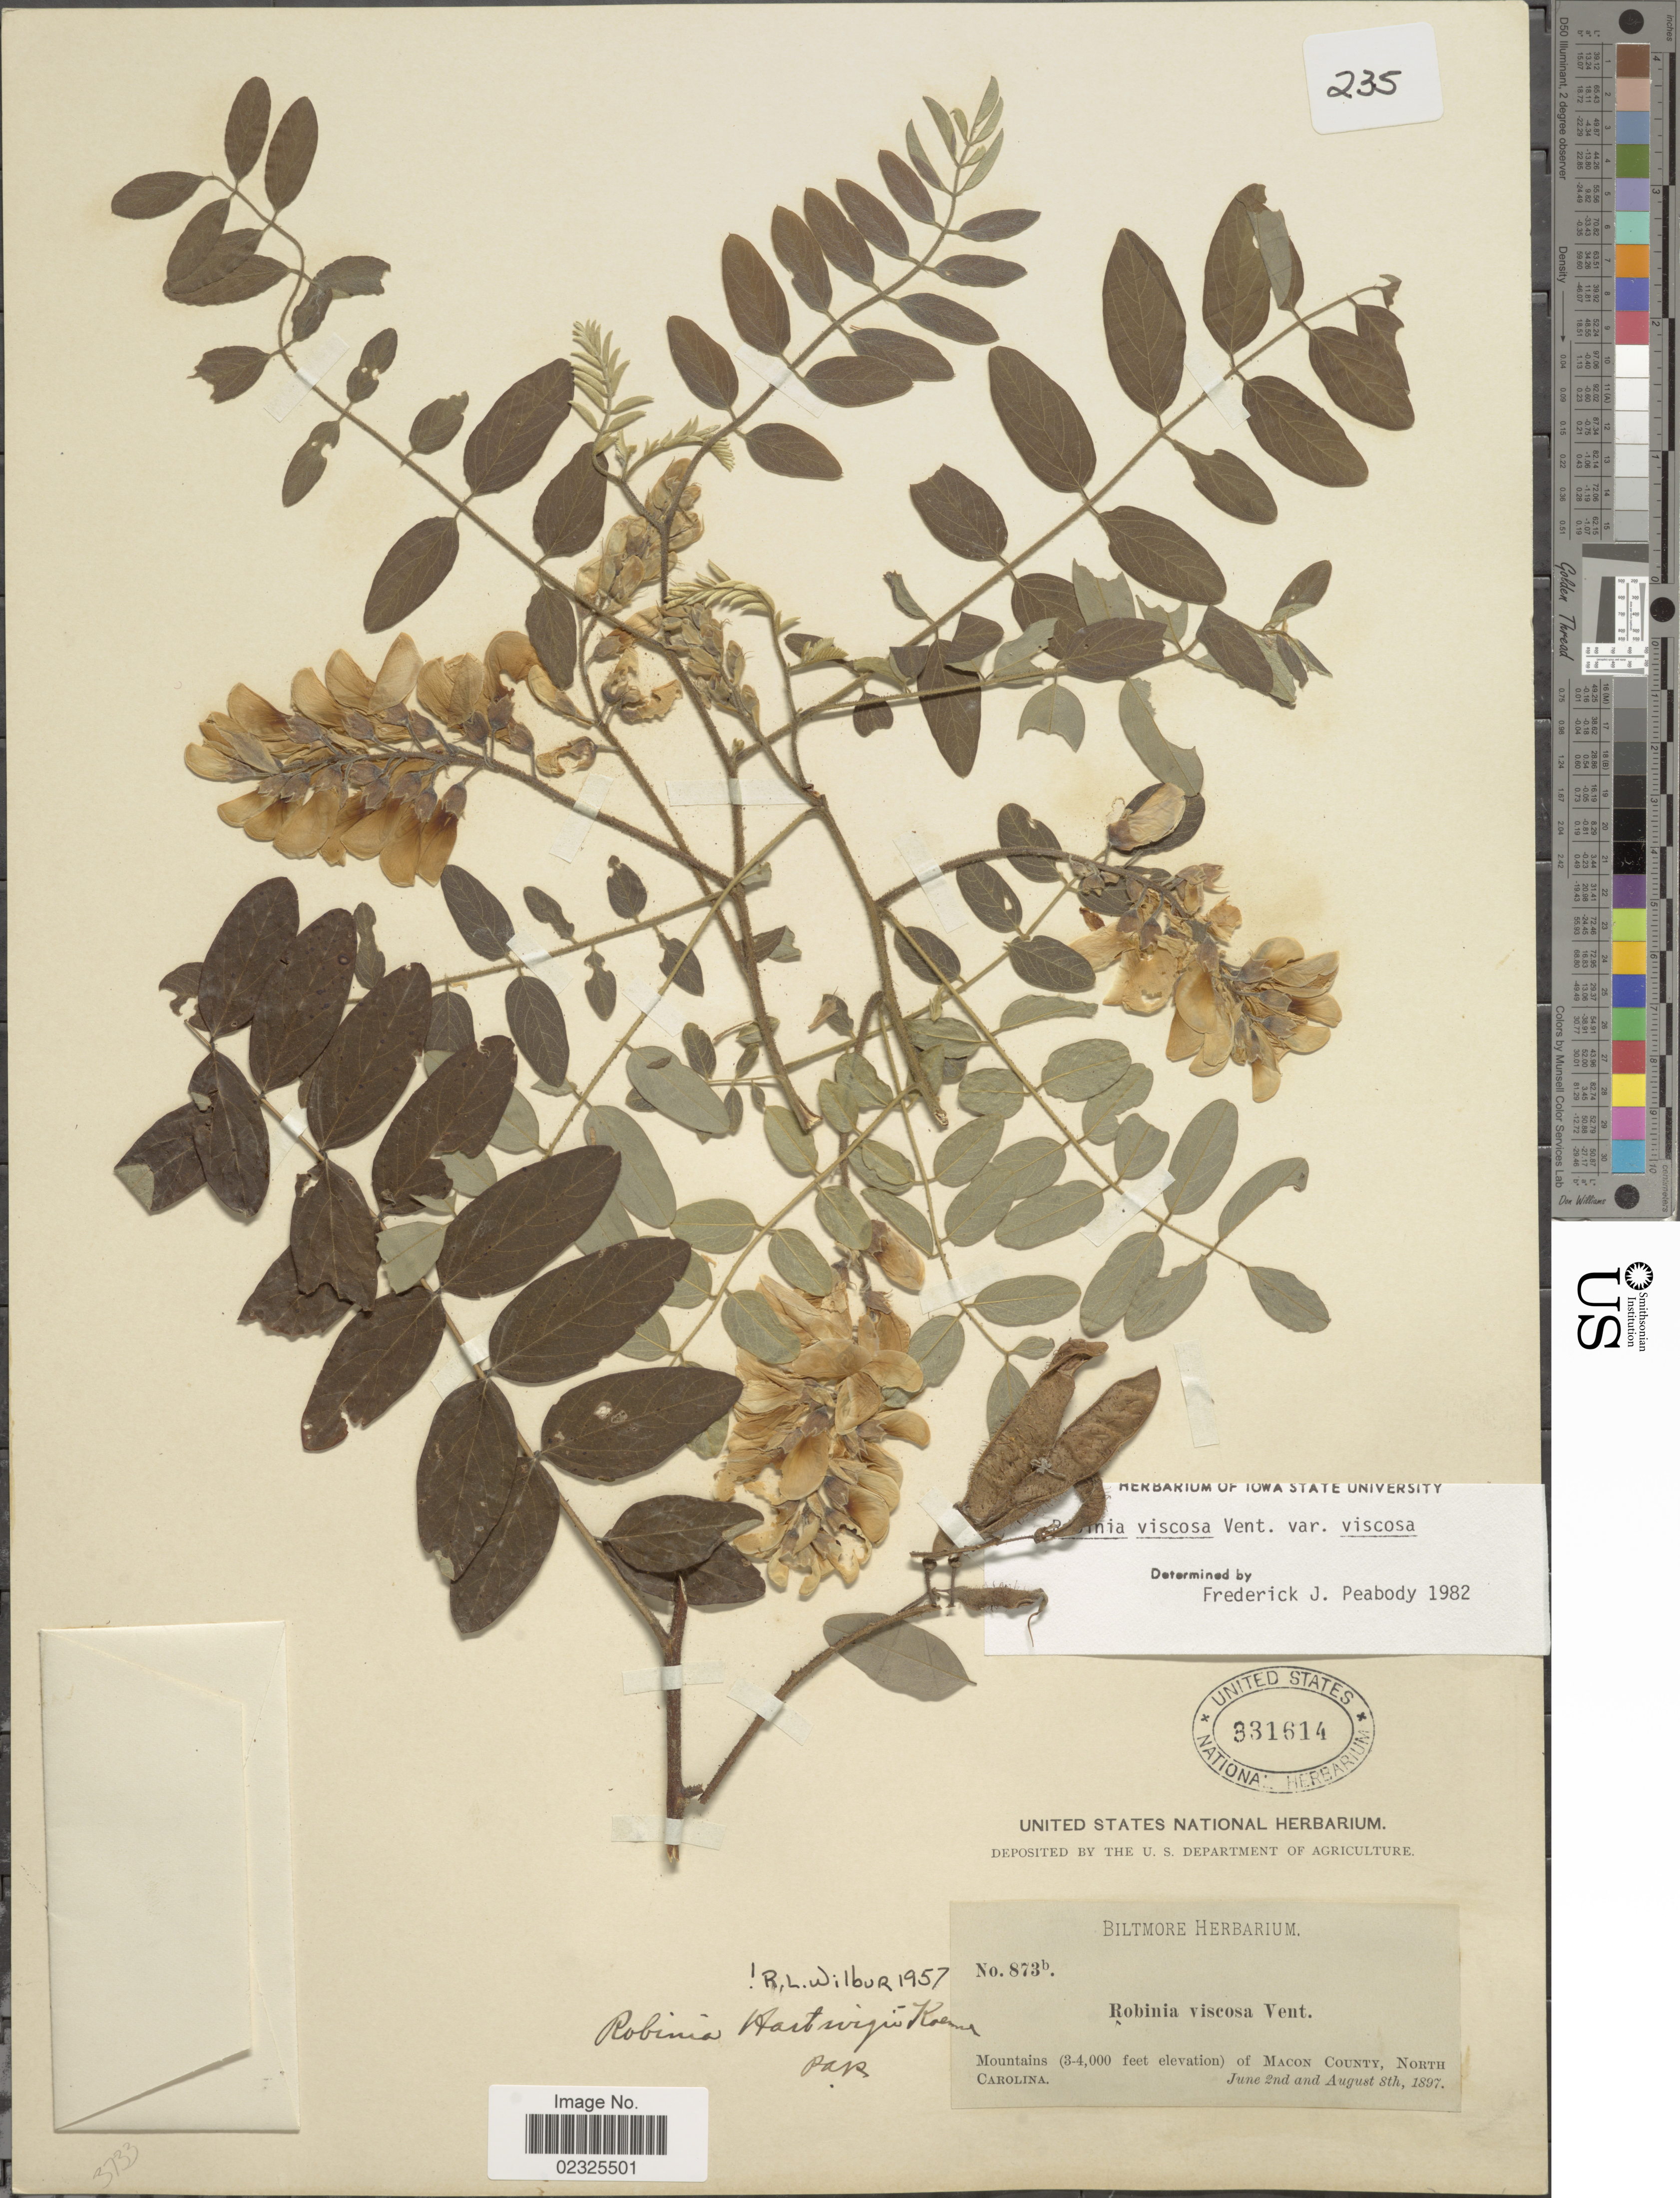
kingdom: Plantae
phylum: Tracheophyta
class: Magnoliopsida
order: Fabales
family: Fabaceae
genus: Robinia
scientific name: Robinia viscosa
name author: Vent.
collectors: ex herb. Biltmore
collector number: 873b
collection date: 1897-06-02/1897-08-08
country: United States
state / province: North Carolina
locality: Mountains of Macon County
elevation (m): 914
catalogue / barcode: US 331614